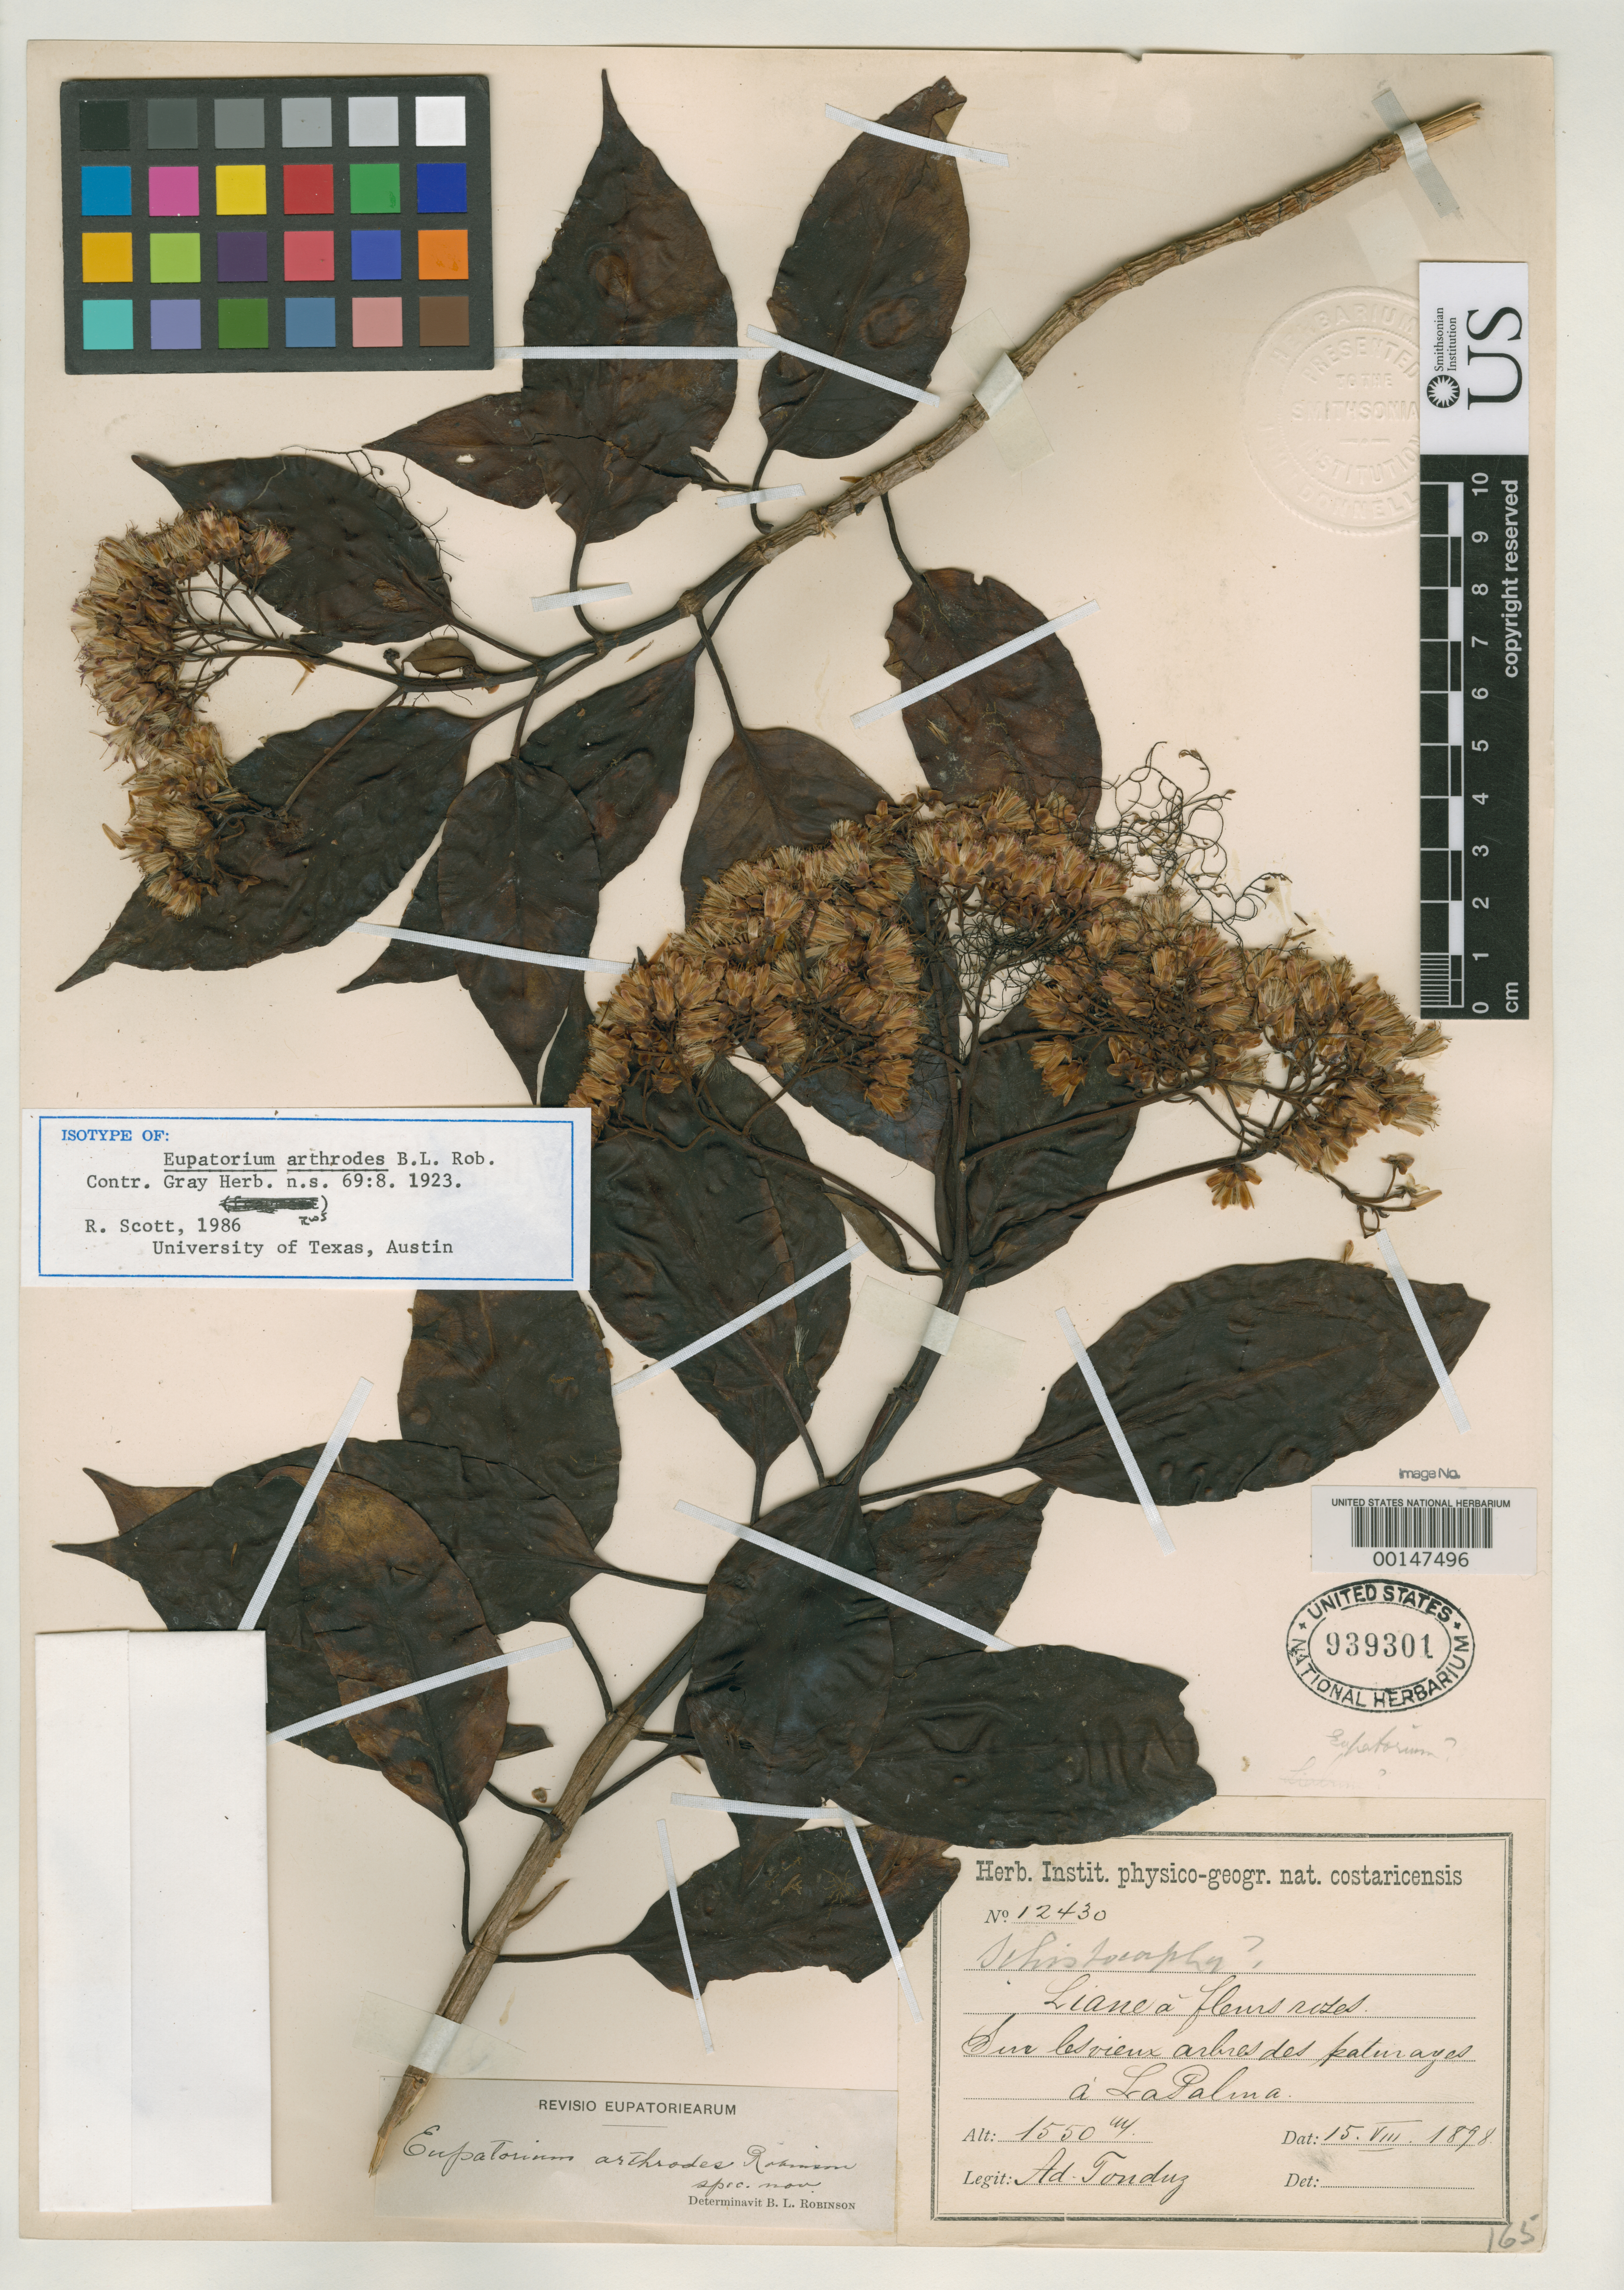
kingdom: Plantae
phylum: Tracheophyta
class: Magnoliopsida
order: Asterales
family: Asteraceae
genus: Eupatorium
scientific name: Eupatorium arthrodes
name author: B.L. Rob.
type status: Isotype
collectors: A. Tonduz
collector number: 12430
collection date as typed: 15 Aug 1898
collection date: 1898-08-15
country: Costa Rica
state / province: San José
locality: La Palma.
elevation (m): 1550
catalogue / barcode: US 939301